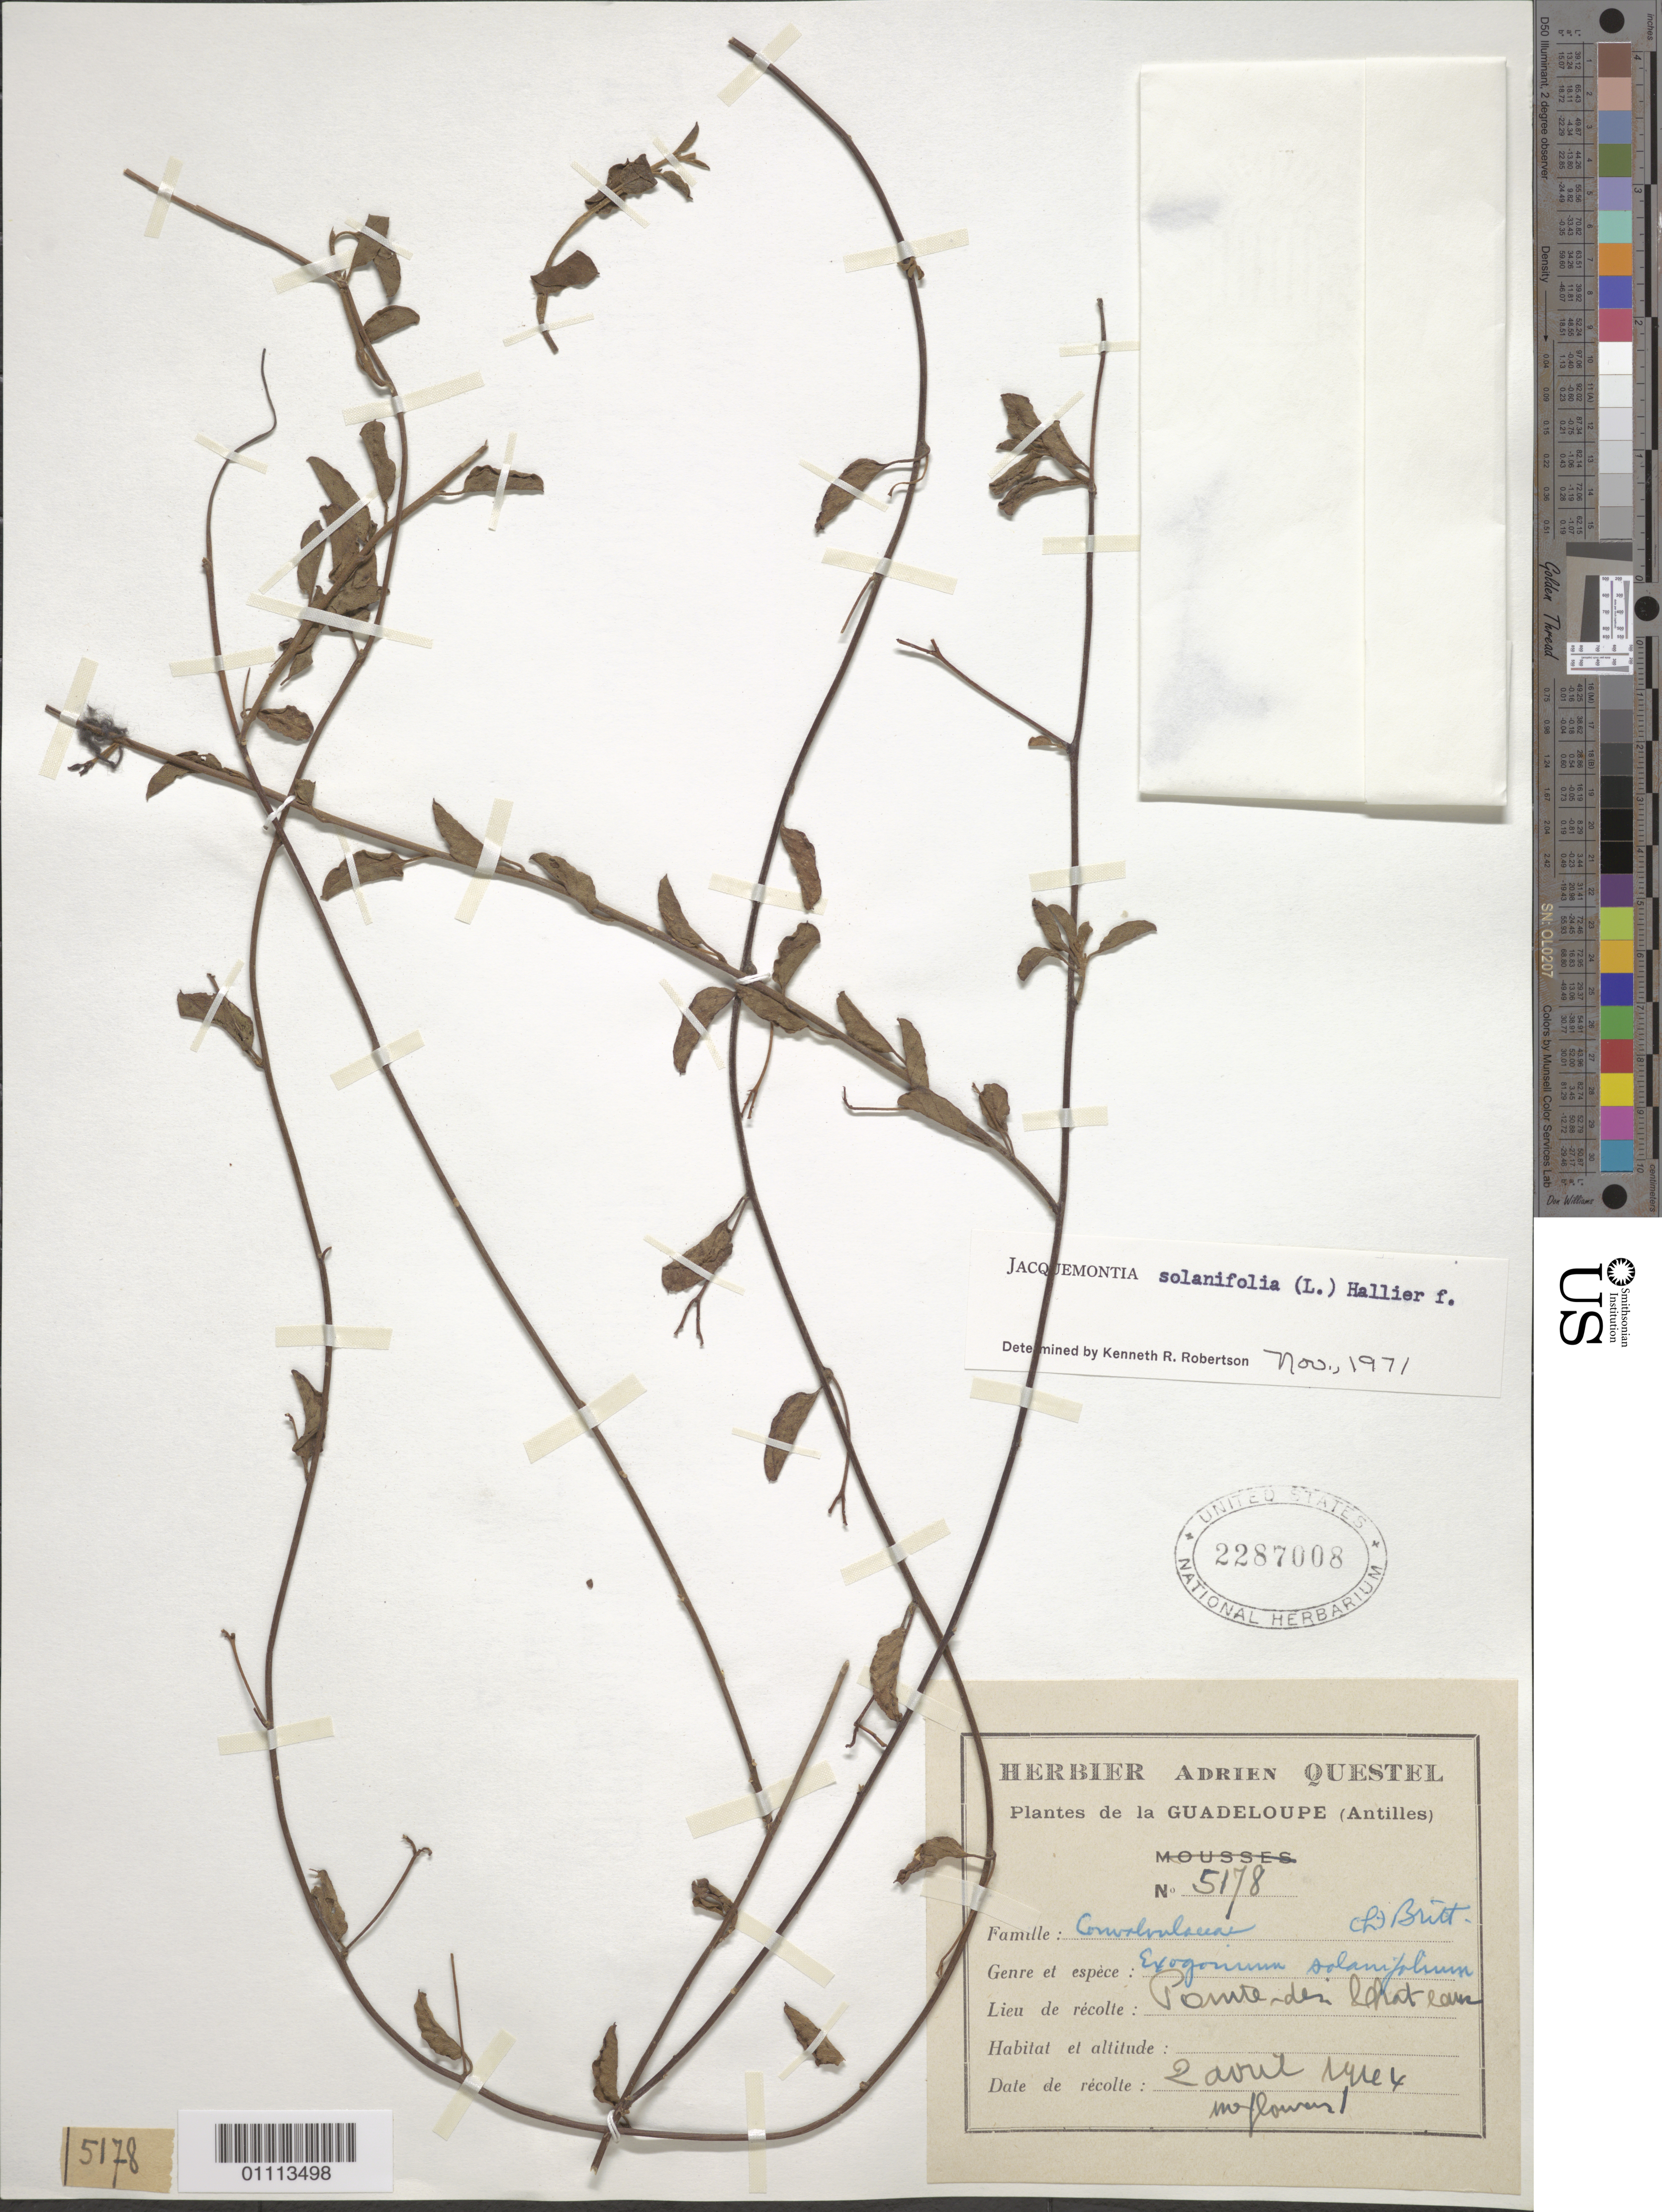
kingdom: Plantae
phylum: Tracheophyta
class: Magnoliopsida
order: Solanales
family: Convolvulaceae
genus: Jacquemontia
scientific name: Jacquemontia solanifolia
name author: (L.) Hallier f.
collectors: A. Questel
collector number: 5178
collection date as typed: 02 Apr 1944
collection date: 1944-04-02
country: Guadeloupe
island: Grande Terre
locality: Pointe des Chateaux.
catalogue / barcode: US 2287008